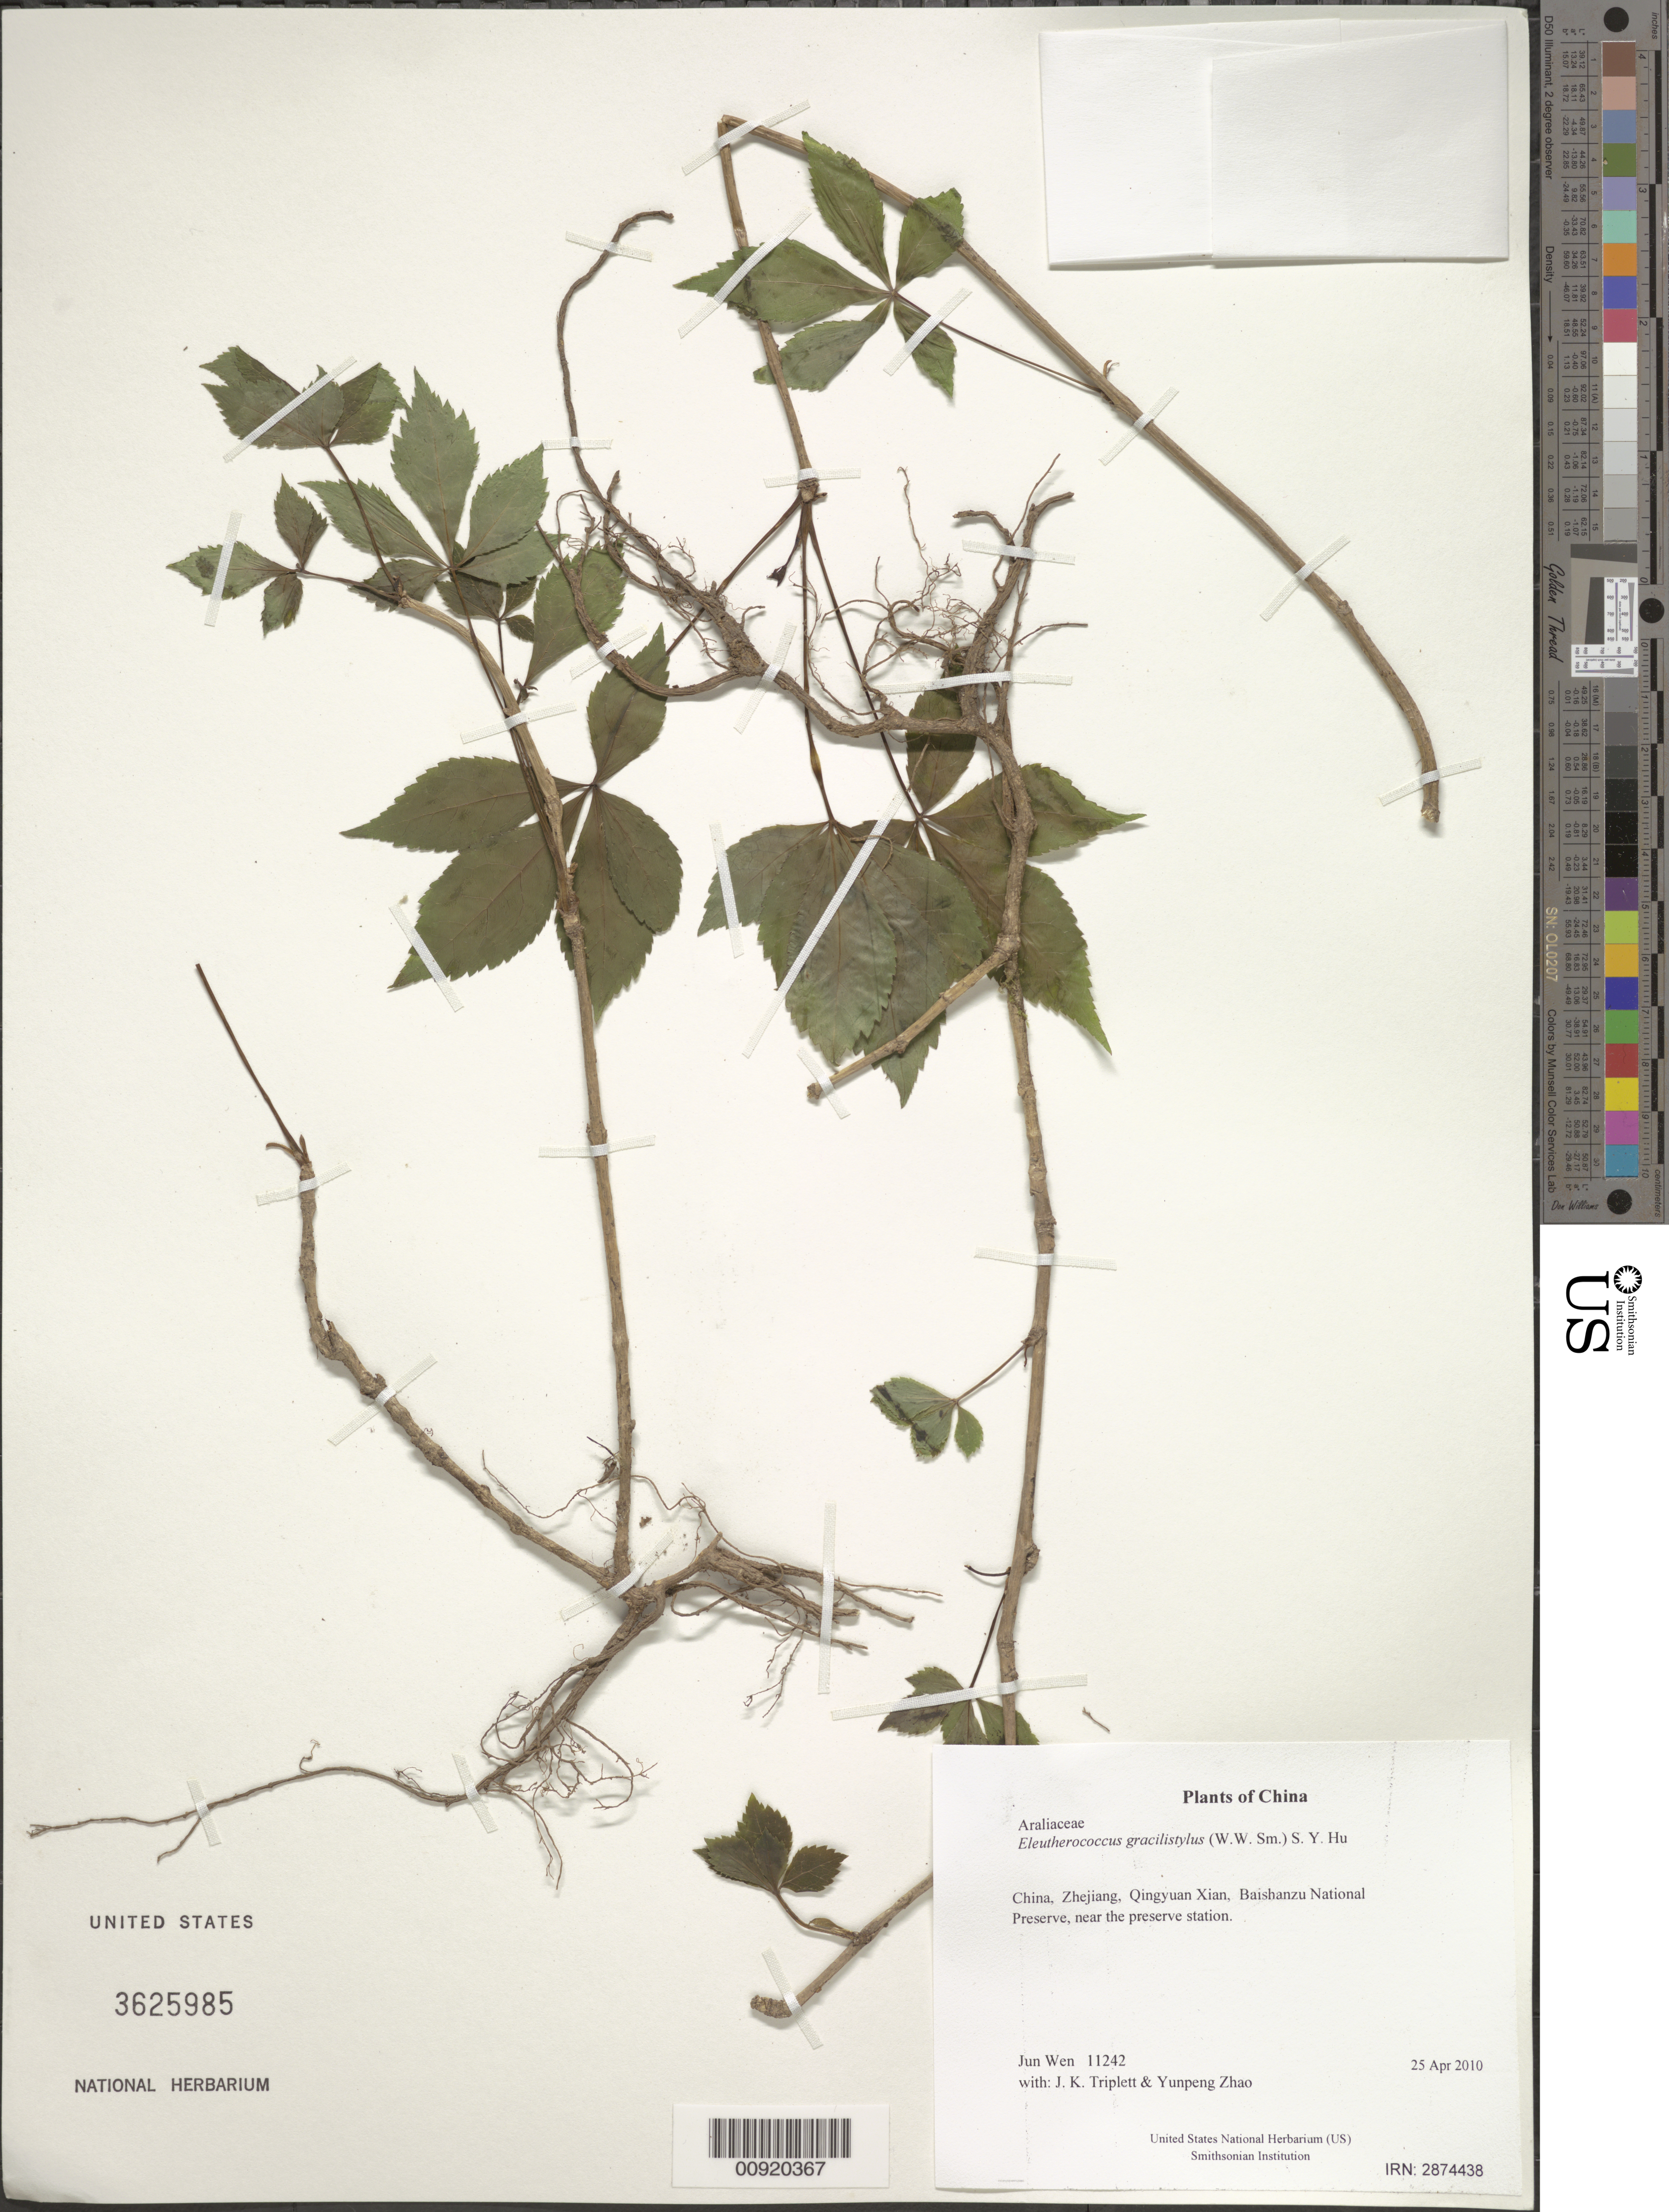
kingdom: Plantae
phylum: Tracheophyta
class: Magnoliopsida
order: Apiales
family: Araliaceae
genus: Eleutherococcus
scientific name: Eleutherococcus gracilistylus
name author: (W.W. Sm.) S.Y. Hu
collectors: J. Wen, J. K. Triplett & Yunpeng Zhao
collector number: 11242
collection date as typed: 25 Apr 2010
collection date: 2010-04-25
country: China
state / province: Zhejiang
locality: Qingyuan Xian, Baishanzu National Preserve, near the preserve station.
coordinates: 27 45.309 N, 119 11.667 E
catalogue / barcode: US 3625985